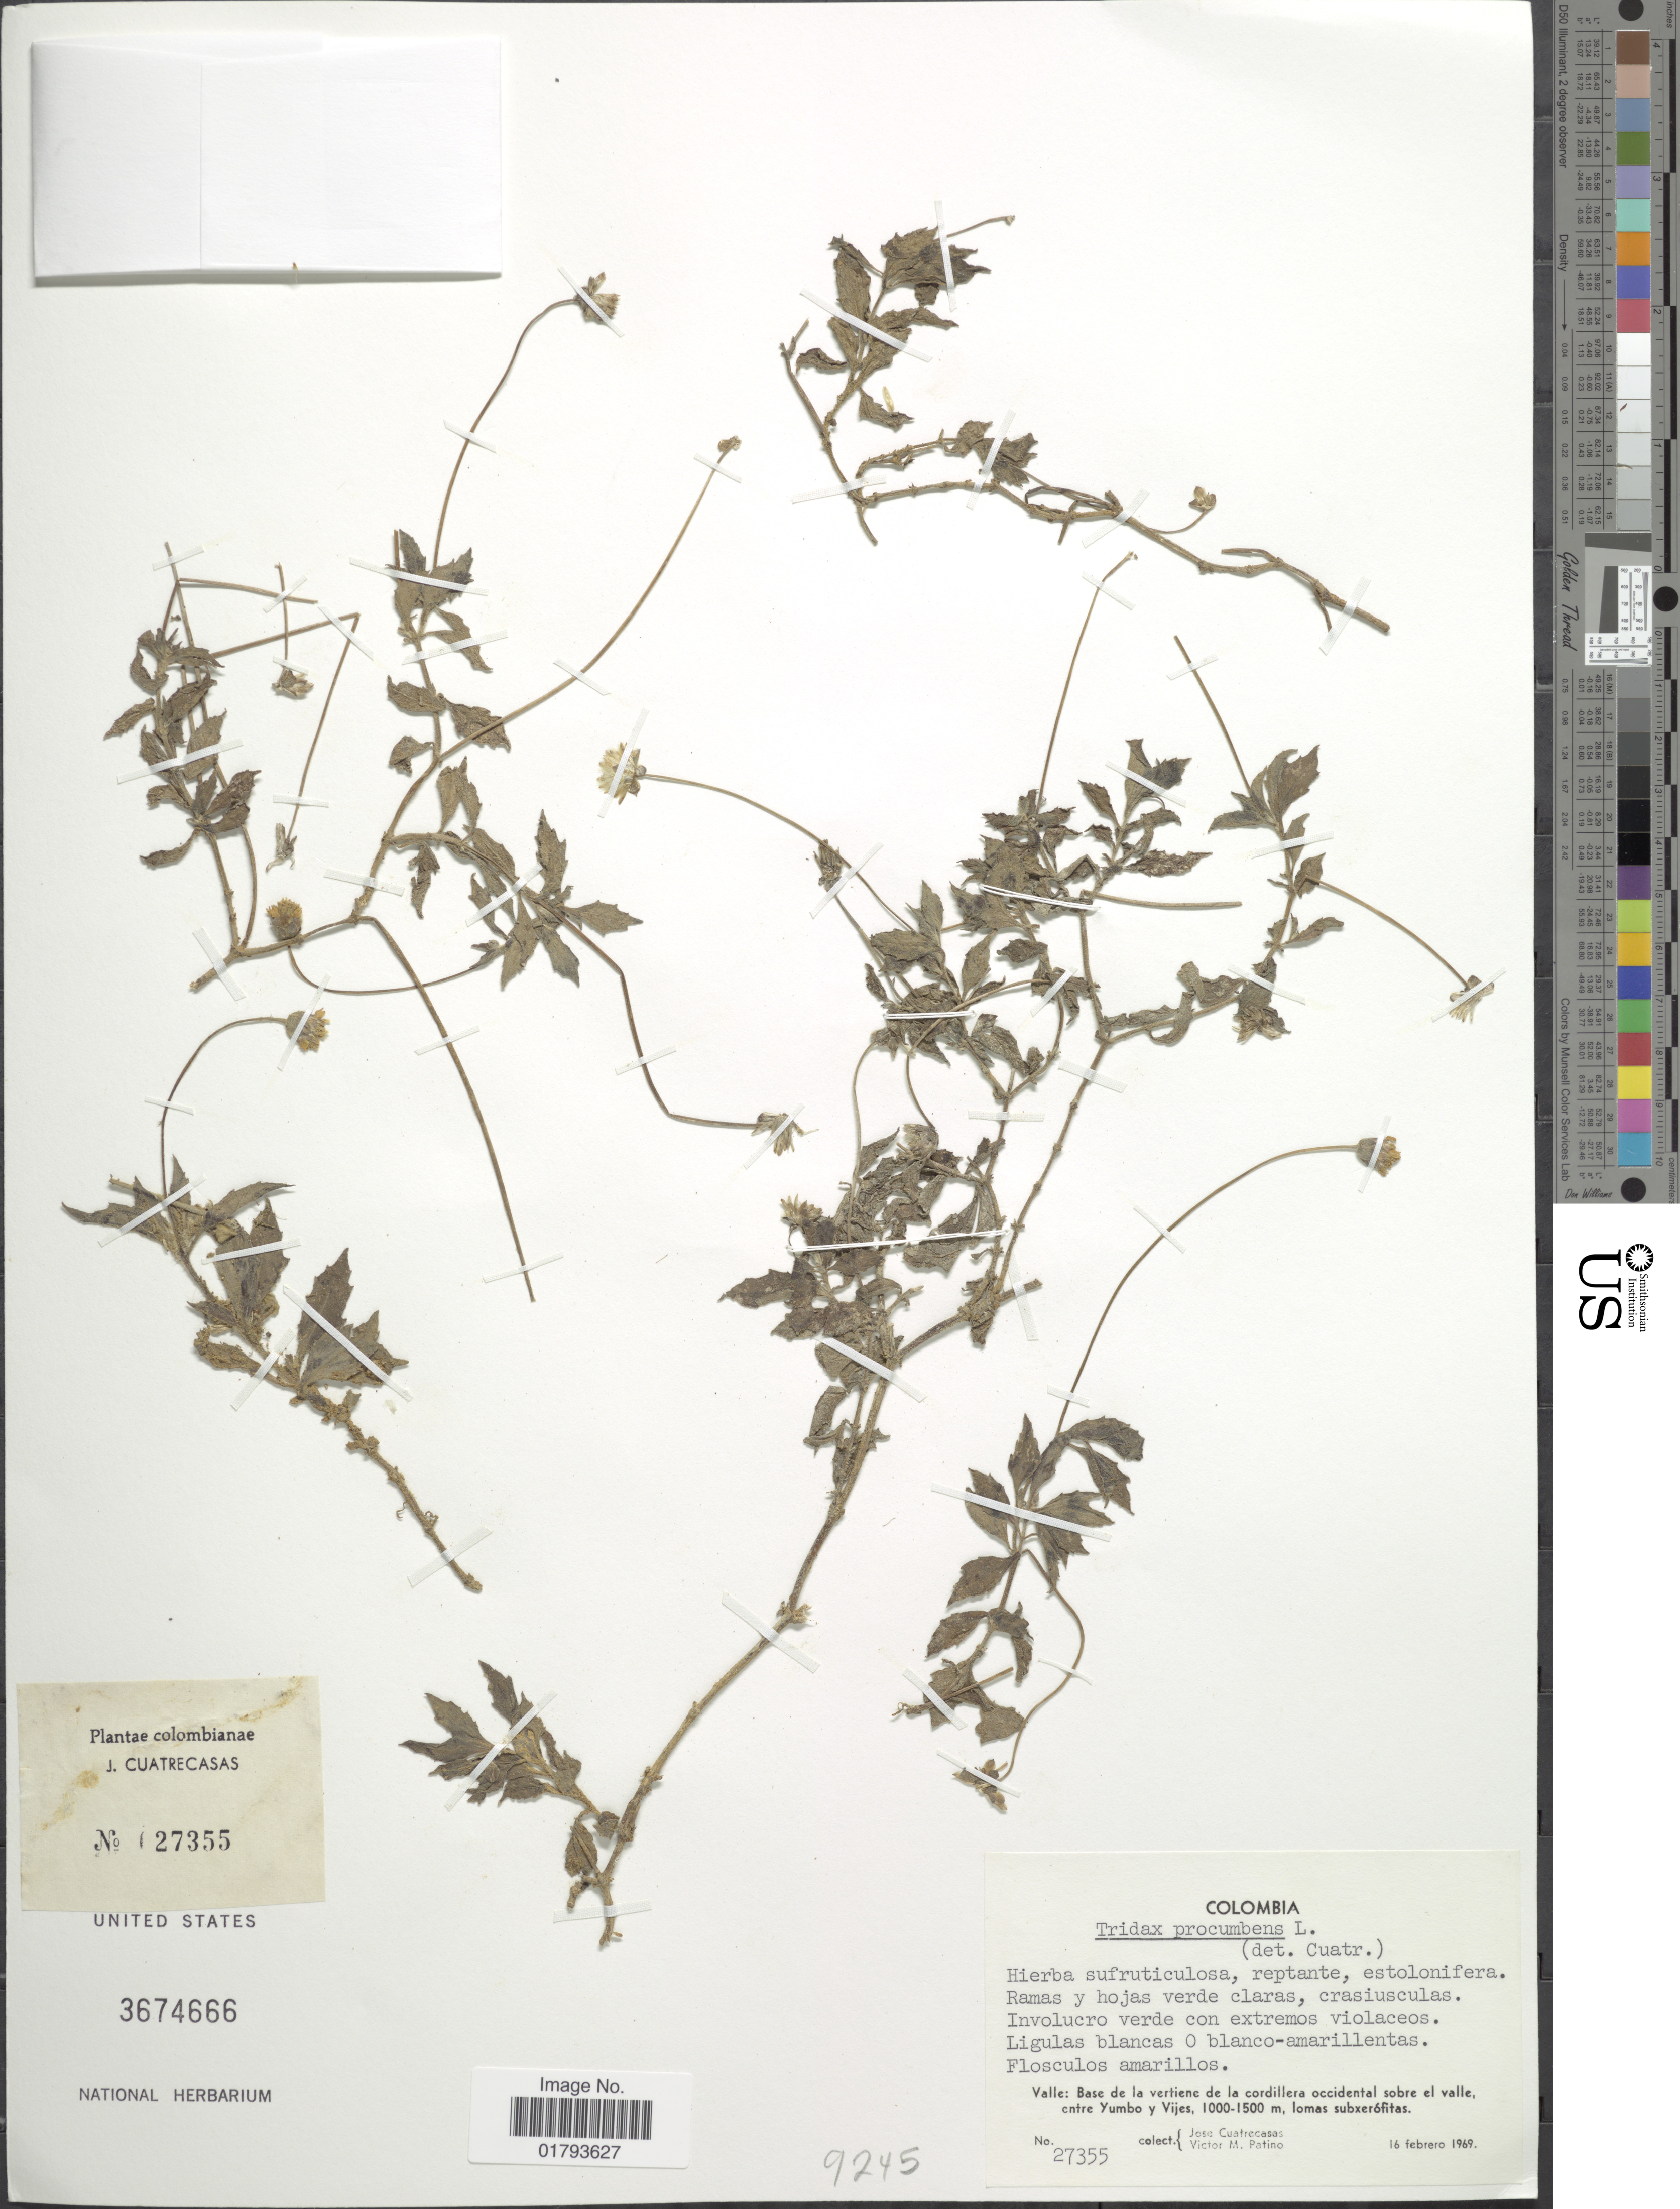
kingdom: Plantae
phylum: Tracheophyta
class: Magnoliopsida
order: Asterales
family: Asteraceae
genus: Tridax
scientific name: Tridax procumbens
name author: L.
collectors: J. Cuatrecasas & V. M. Patiño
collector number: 27355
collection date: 1969-02-16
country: Colombia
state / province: Valle del Cauca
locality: Valle: Base de la vertiente de la cordillera occidental sobre el valle entre Yumbo y Vijes.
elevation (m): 1000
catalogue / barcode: US 3674666